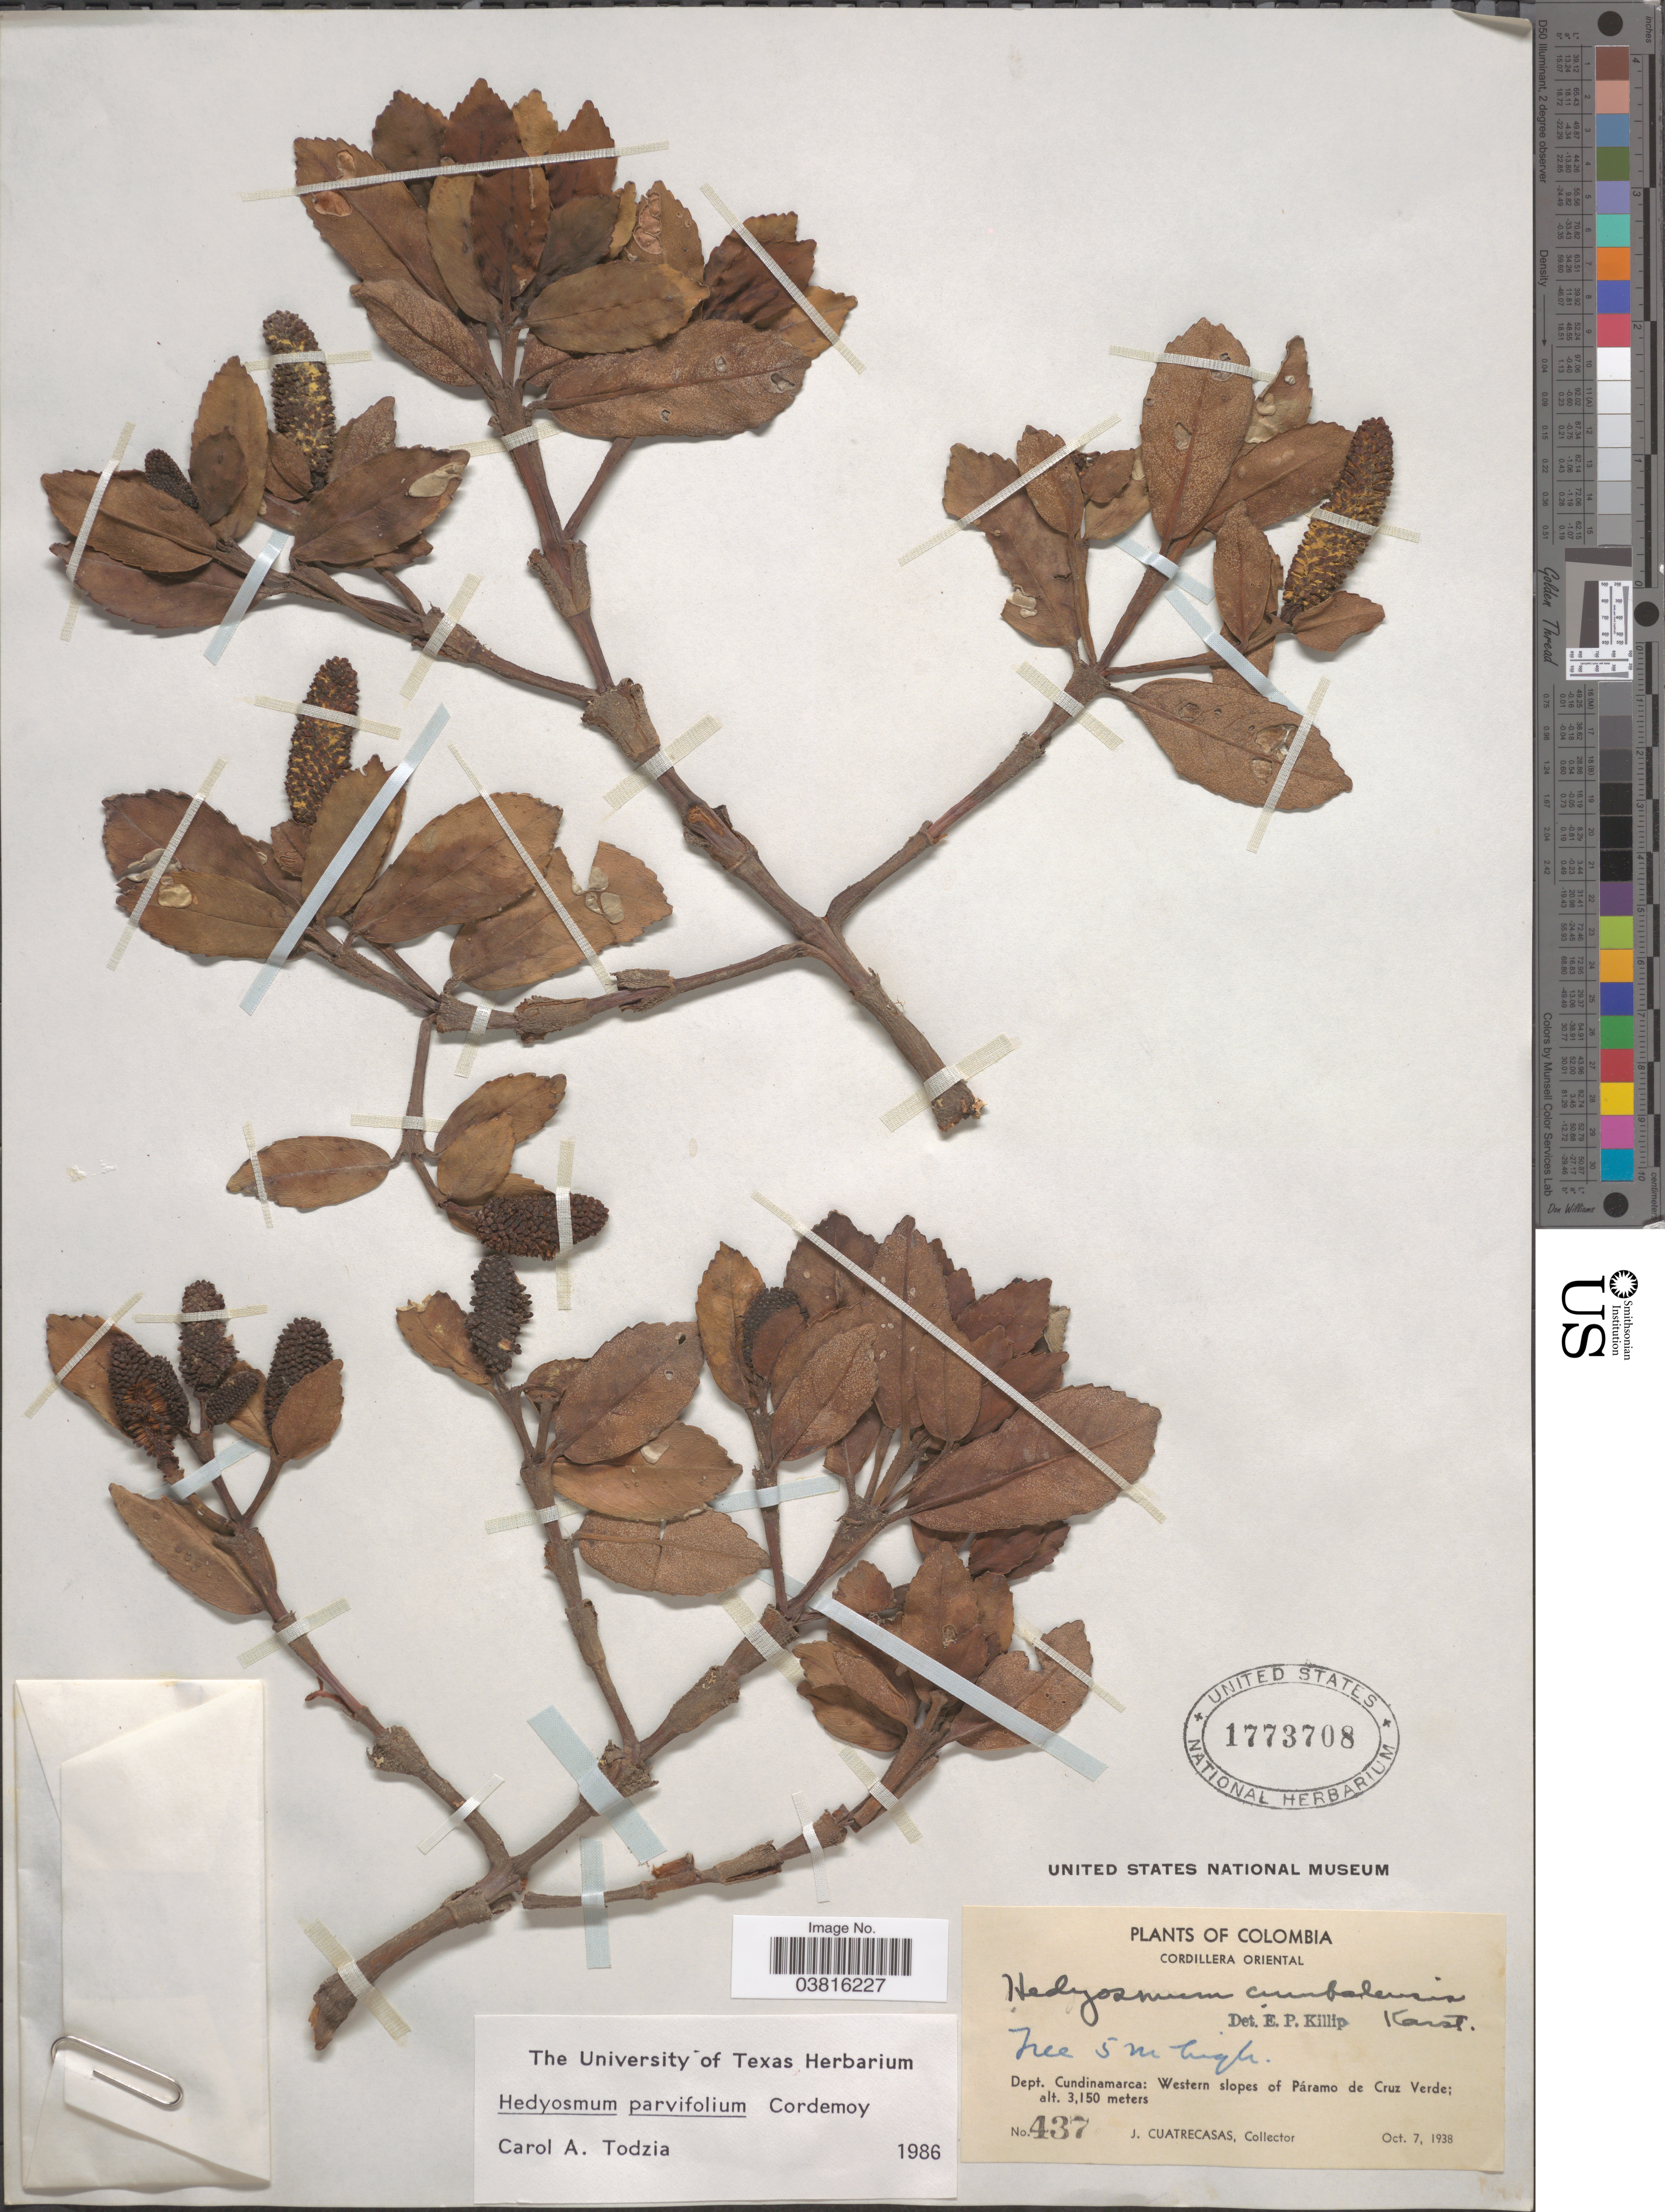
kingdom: Plantae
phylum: Tracheophyta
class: Magnoliopsida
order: Chloranthales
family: Chloranthaceae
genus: Hedyosmum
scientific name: Hedyosmum parvifolium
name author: Cordem. ex Baill.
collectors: J. Cuatrecasas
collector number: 437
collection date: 1938-10-07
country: Colombia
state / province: Cundinamarca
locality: Cordillera Oriental. Dept. Cundinamarca: Western slopes of Páramo de Cruz Verde.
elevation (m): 3150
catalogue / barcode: US 1773708